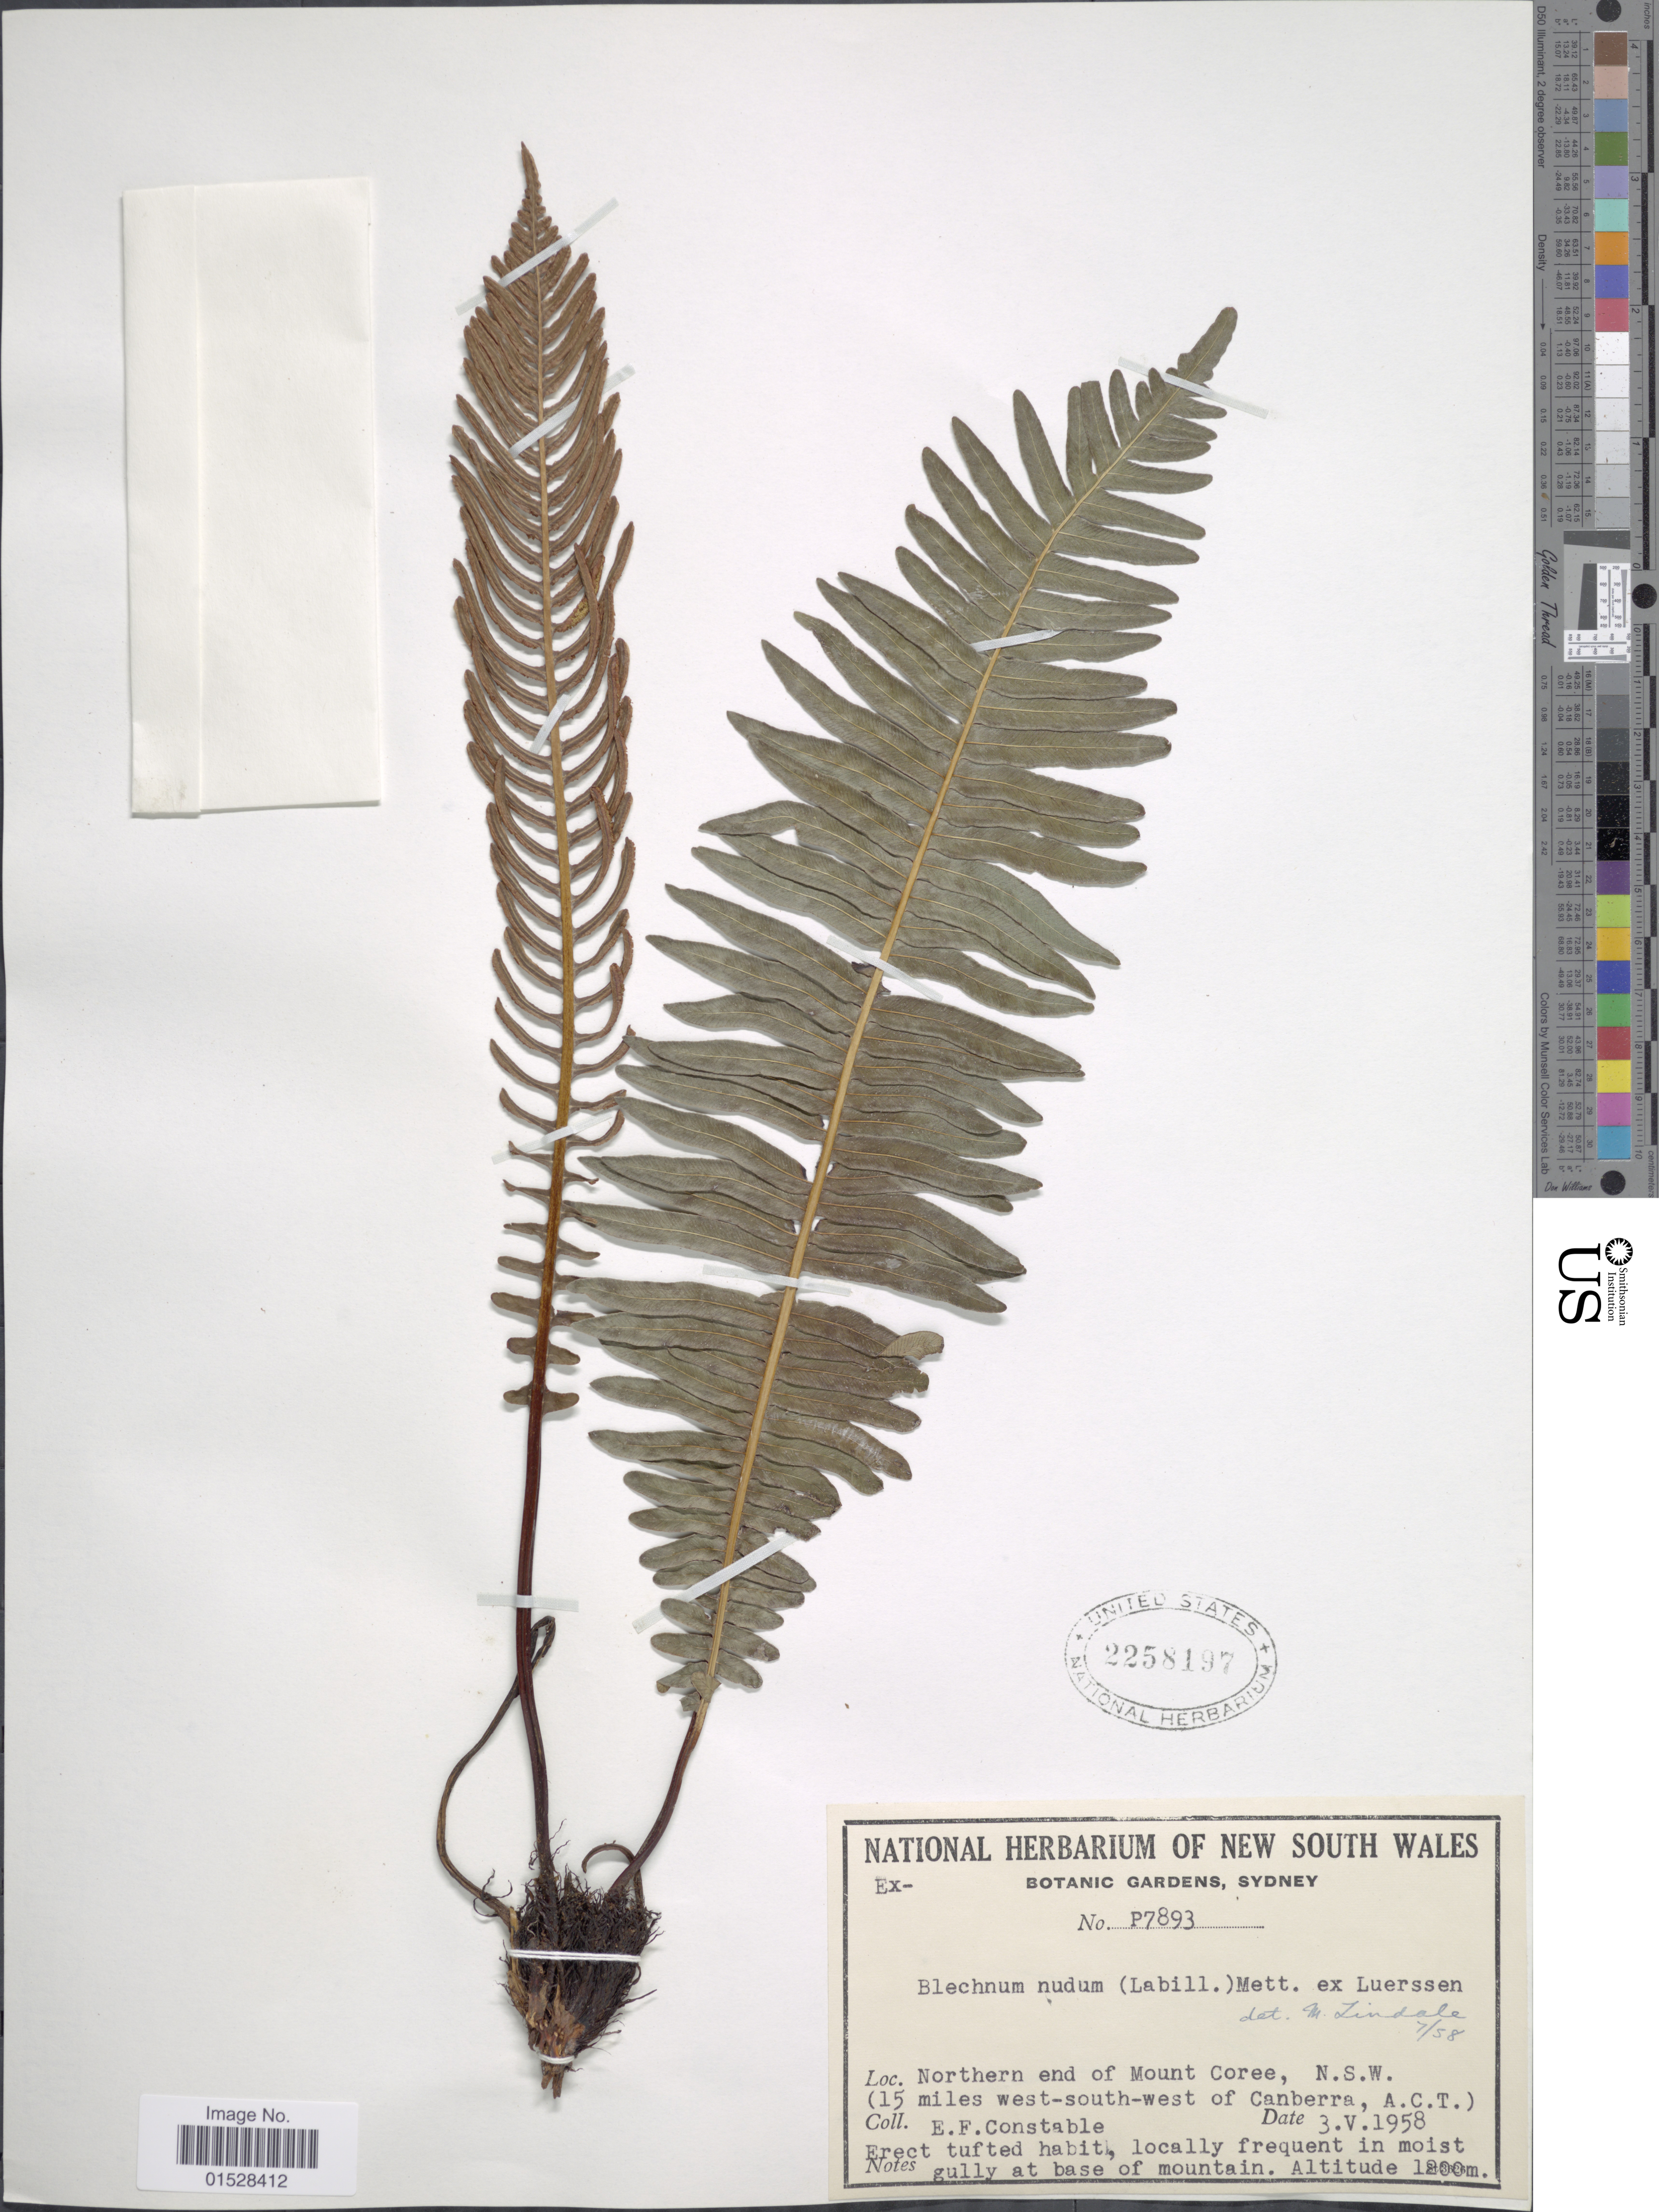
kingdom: Plantae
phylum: Tracheophyta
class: Polypodiopsida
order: Polypodiales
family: Blechnaceae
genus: Blechnum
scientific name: Blechnum nudum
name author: (Labill.) Mett. ex Luerss.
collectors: E. F. Constable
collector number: P7893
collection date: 1958-05-03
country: Australia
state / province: New South Wales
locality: Northern end of Mount Coree, (15 miles west-south-west of Canberra, A. C. T. ).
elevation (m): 1200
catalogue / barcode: US 2258197